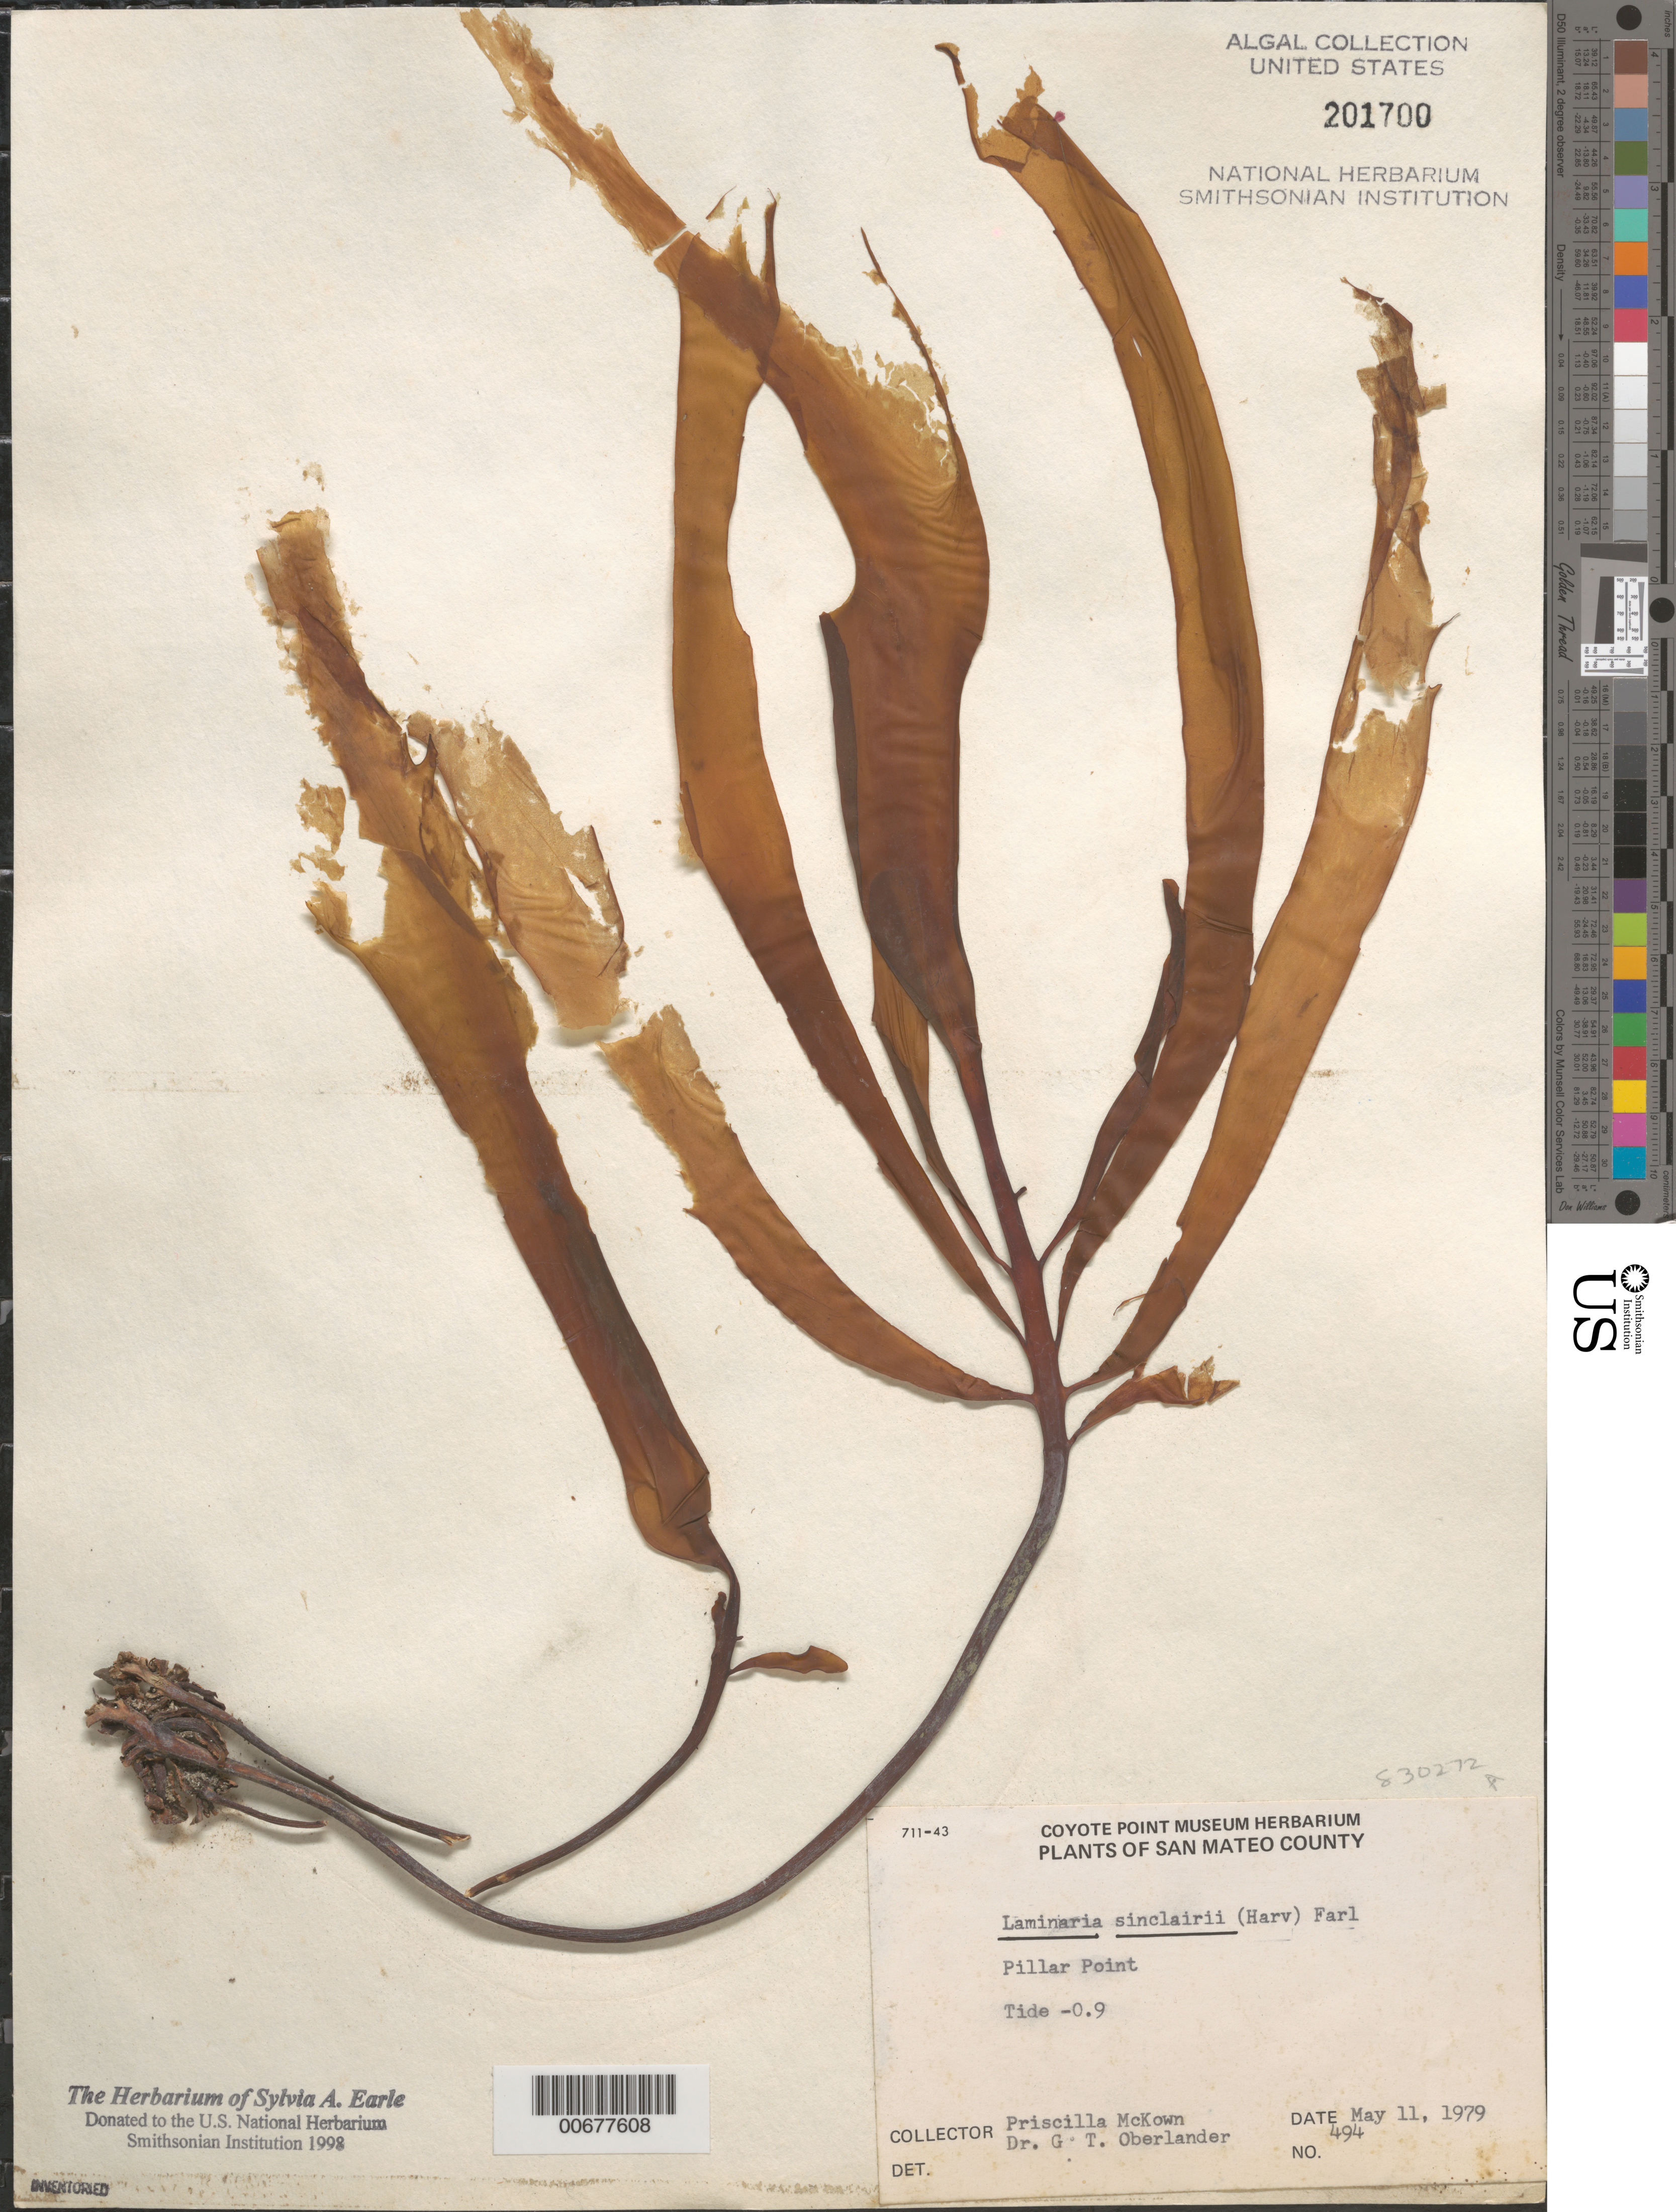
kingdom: Chromista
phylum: Ochrophyta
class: Phaeophyceae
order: Laminariales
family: Laminariaceae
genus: Laminaria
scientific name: Laminaria sinclairii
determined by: Oberlander, G. T.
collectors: P. McKown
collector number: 494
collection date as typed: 11 May 1979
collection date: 1979-05-11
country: United States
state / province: California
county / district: San Mateo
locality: Pillar Point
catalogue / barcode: US 201700